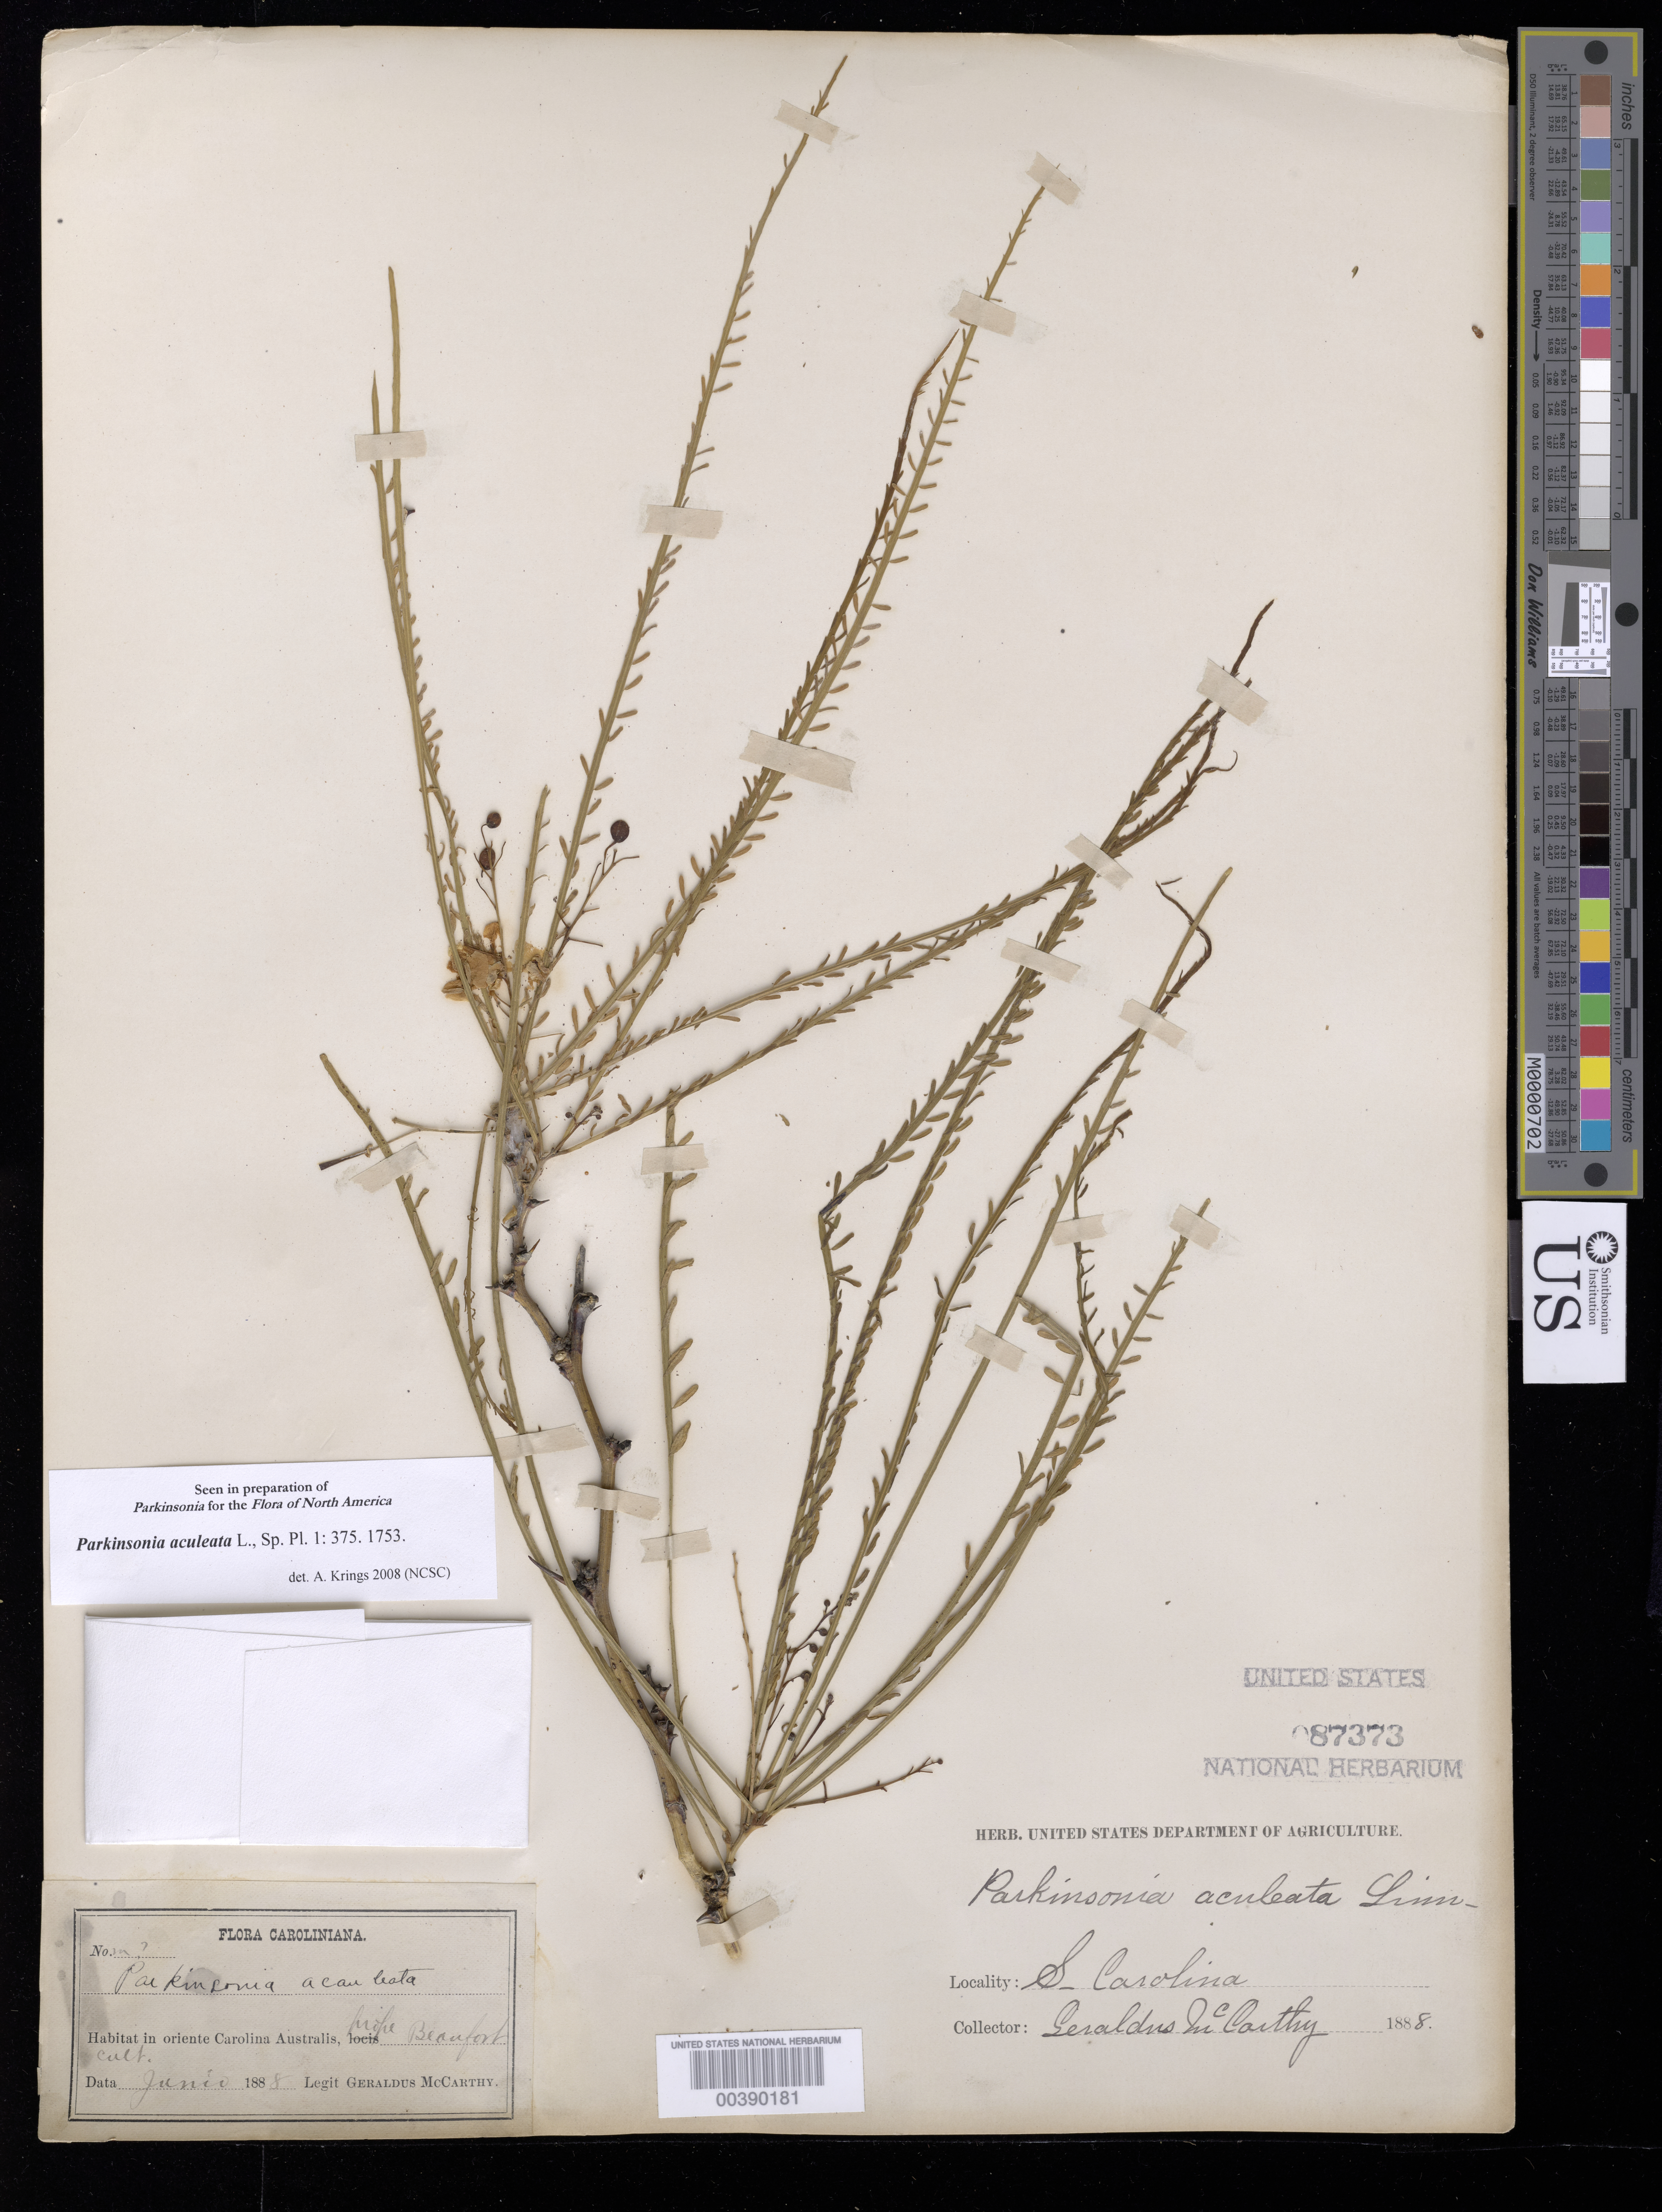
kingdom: Plantae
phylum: Tracheophyta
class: Magnoliopsida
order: Fabales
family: Fabaceae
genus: Parkinsonia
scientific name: Parkinsonia aculeata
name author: L.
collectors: G. McCarthy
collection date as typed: Jun 1888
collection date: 1888-06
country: United States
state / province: South Carolina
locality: Prope beaufort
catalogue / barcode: US 87273